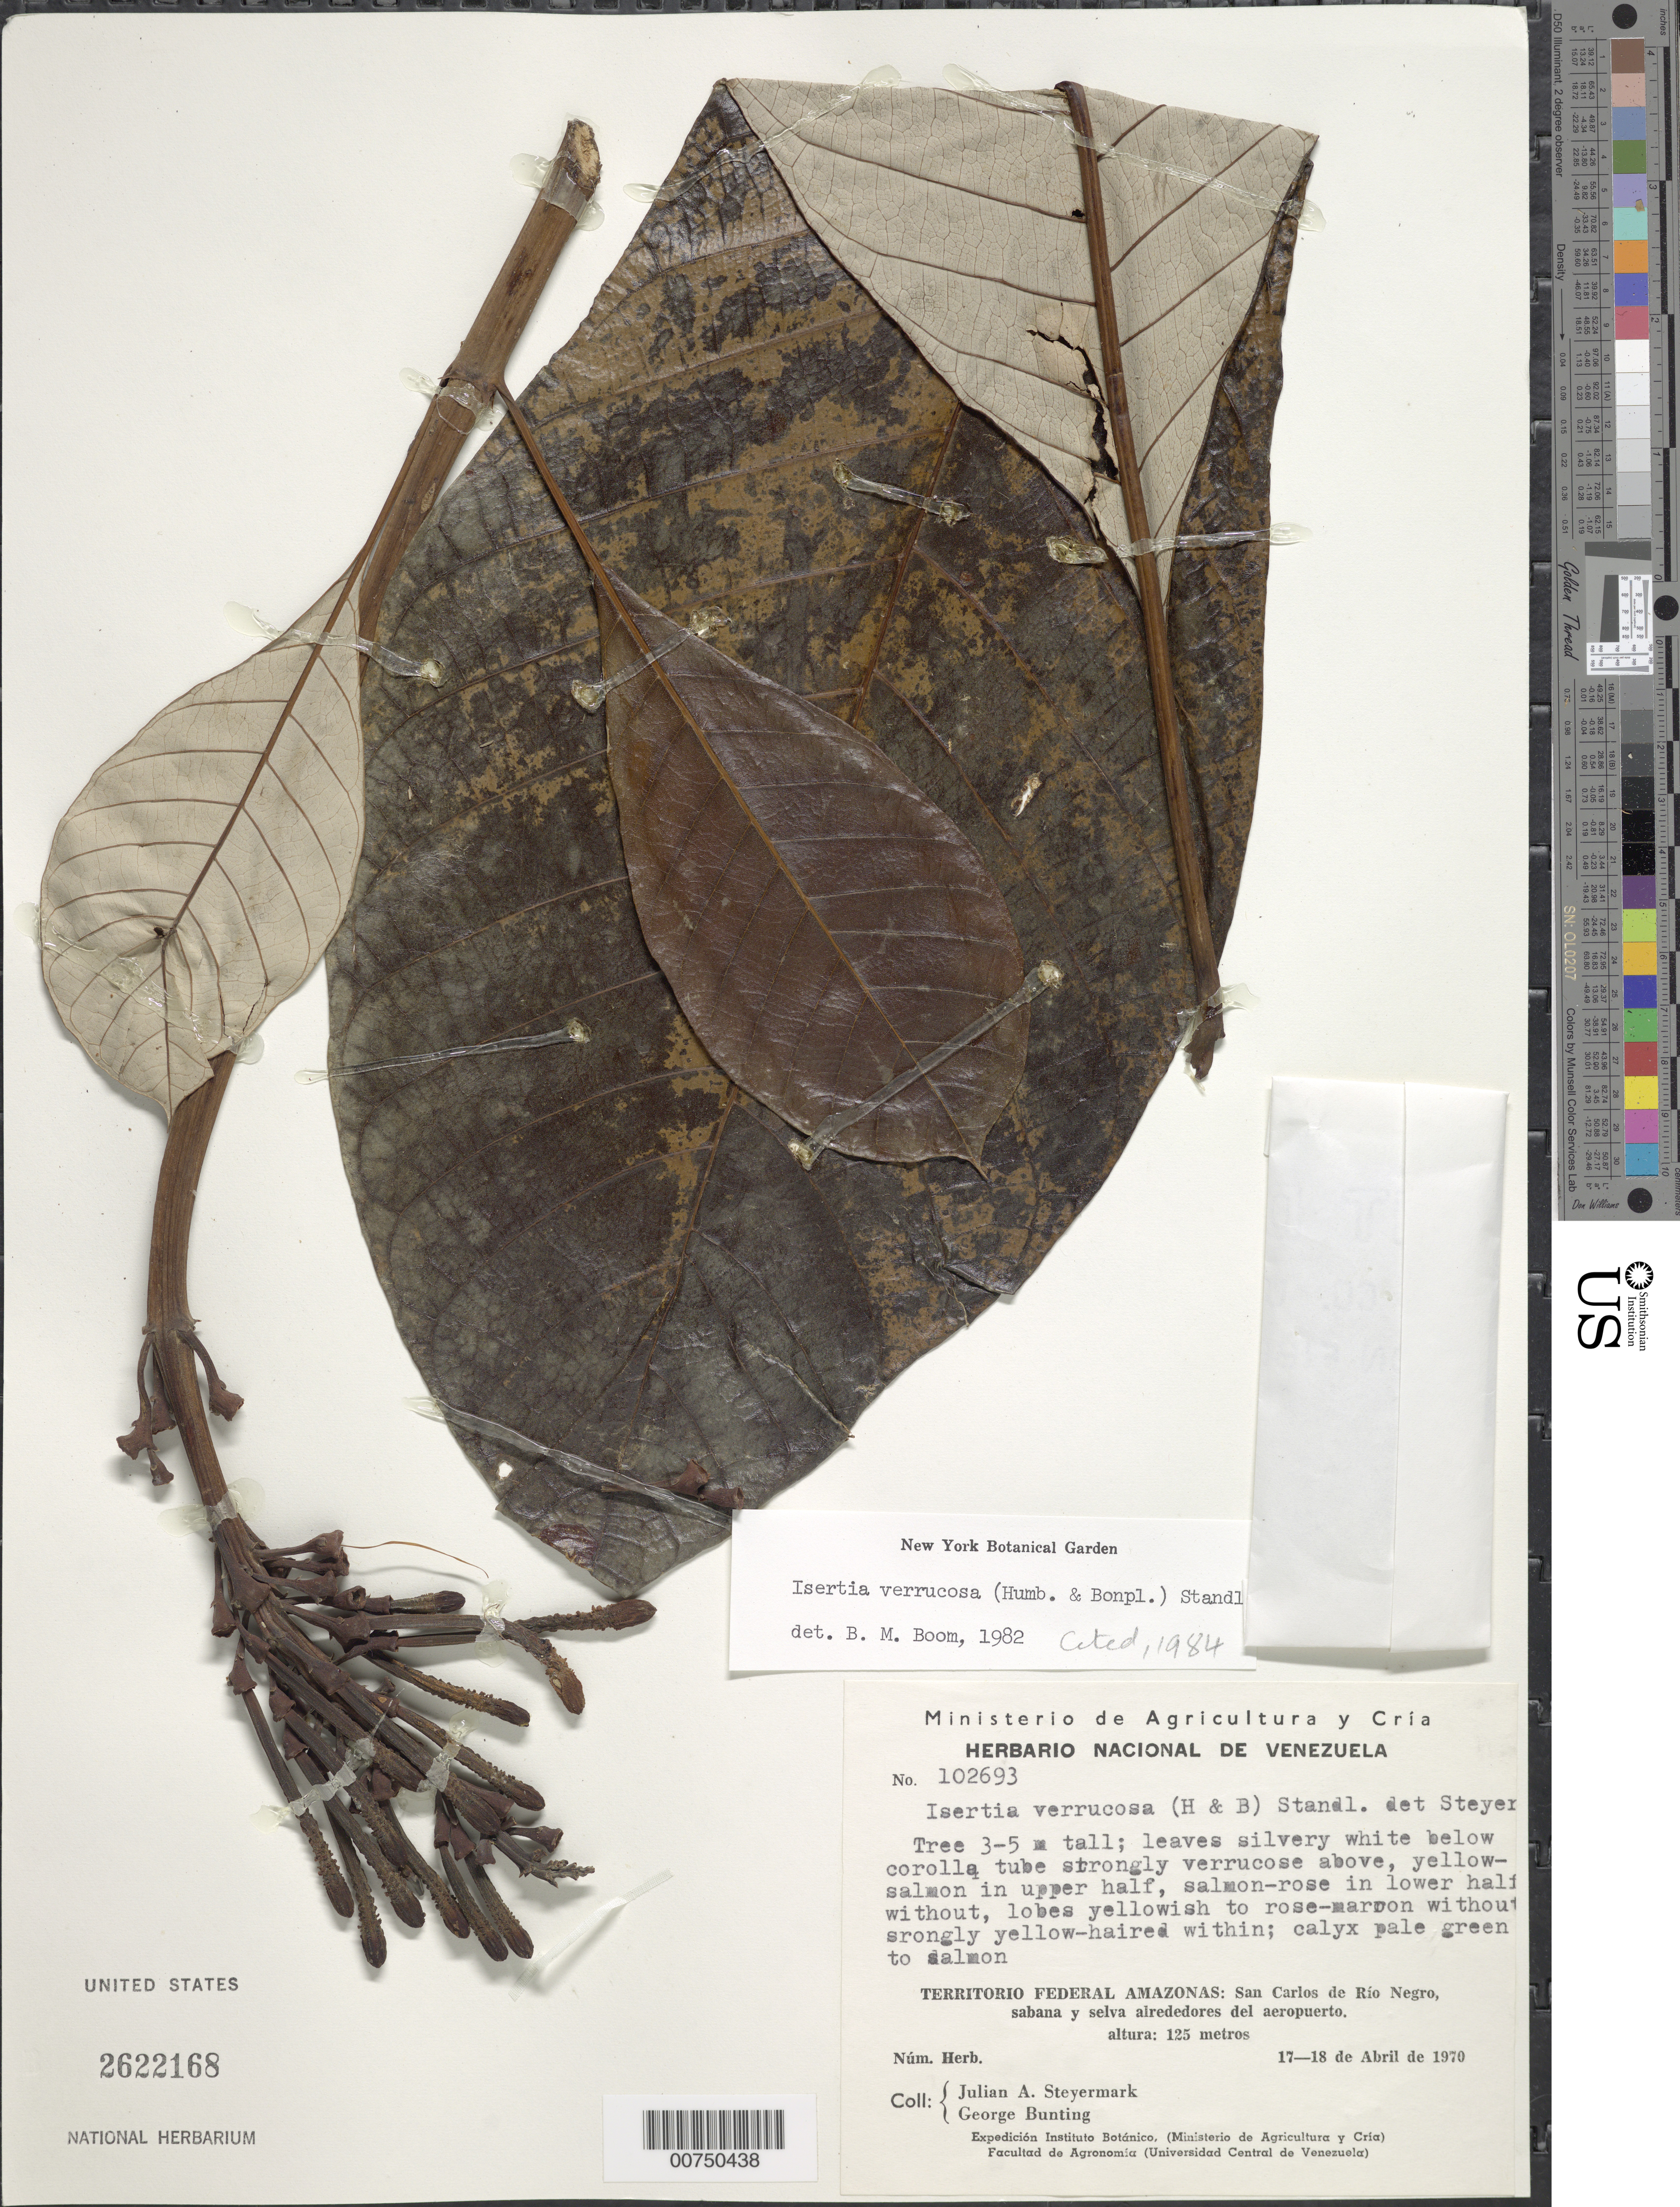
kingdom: Plantae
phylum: Tracheophyta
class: Magnoliopsida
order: Gentianales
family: Rubiaceae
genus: Isertia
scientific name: Isertia verrucosa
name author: (Bonpl.) Standl.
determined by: Boom, B. M.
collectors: J. Steyermark & G. S. Bunting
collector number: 102693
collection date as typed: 17-Apr-70 to 18-Apr-70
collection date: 1970-04-17/1970-04-18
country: Venezuela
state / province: Amazonas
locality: San Carlos de Río Negro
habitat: Savanna and forest, outskirts of airport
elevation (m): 125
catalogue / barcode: US 2622168